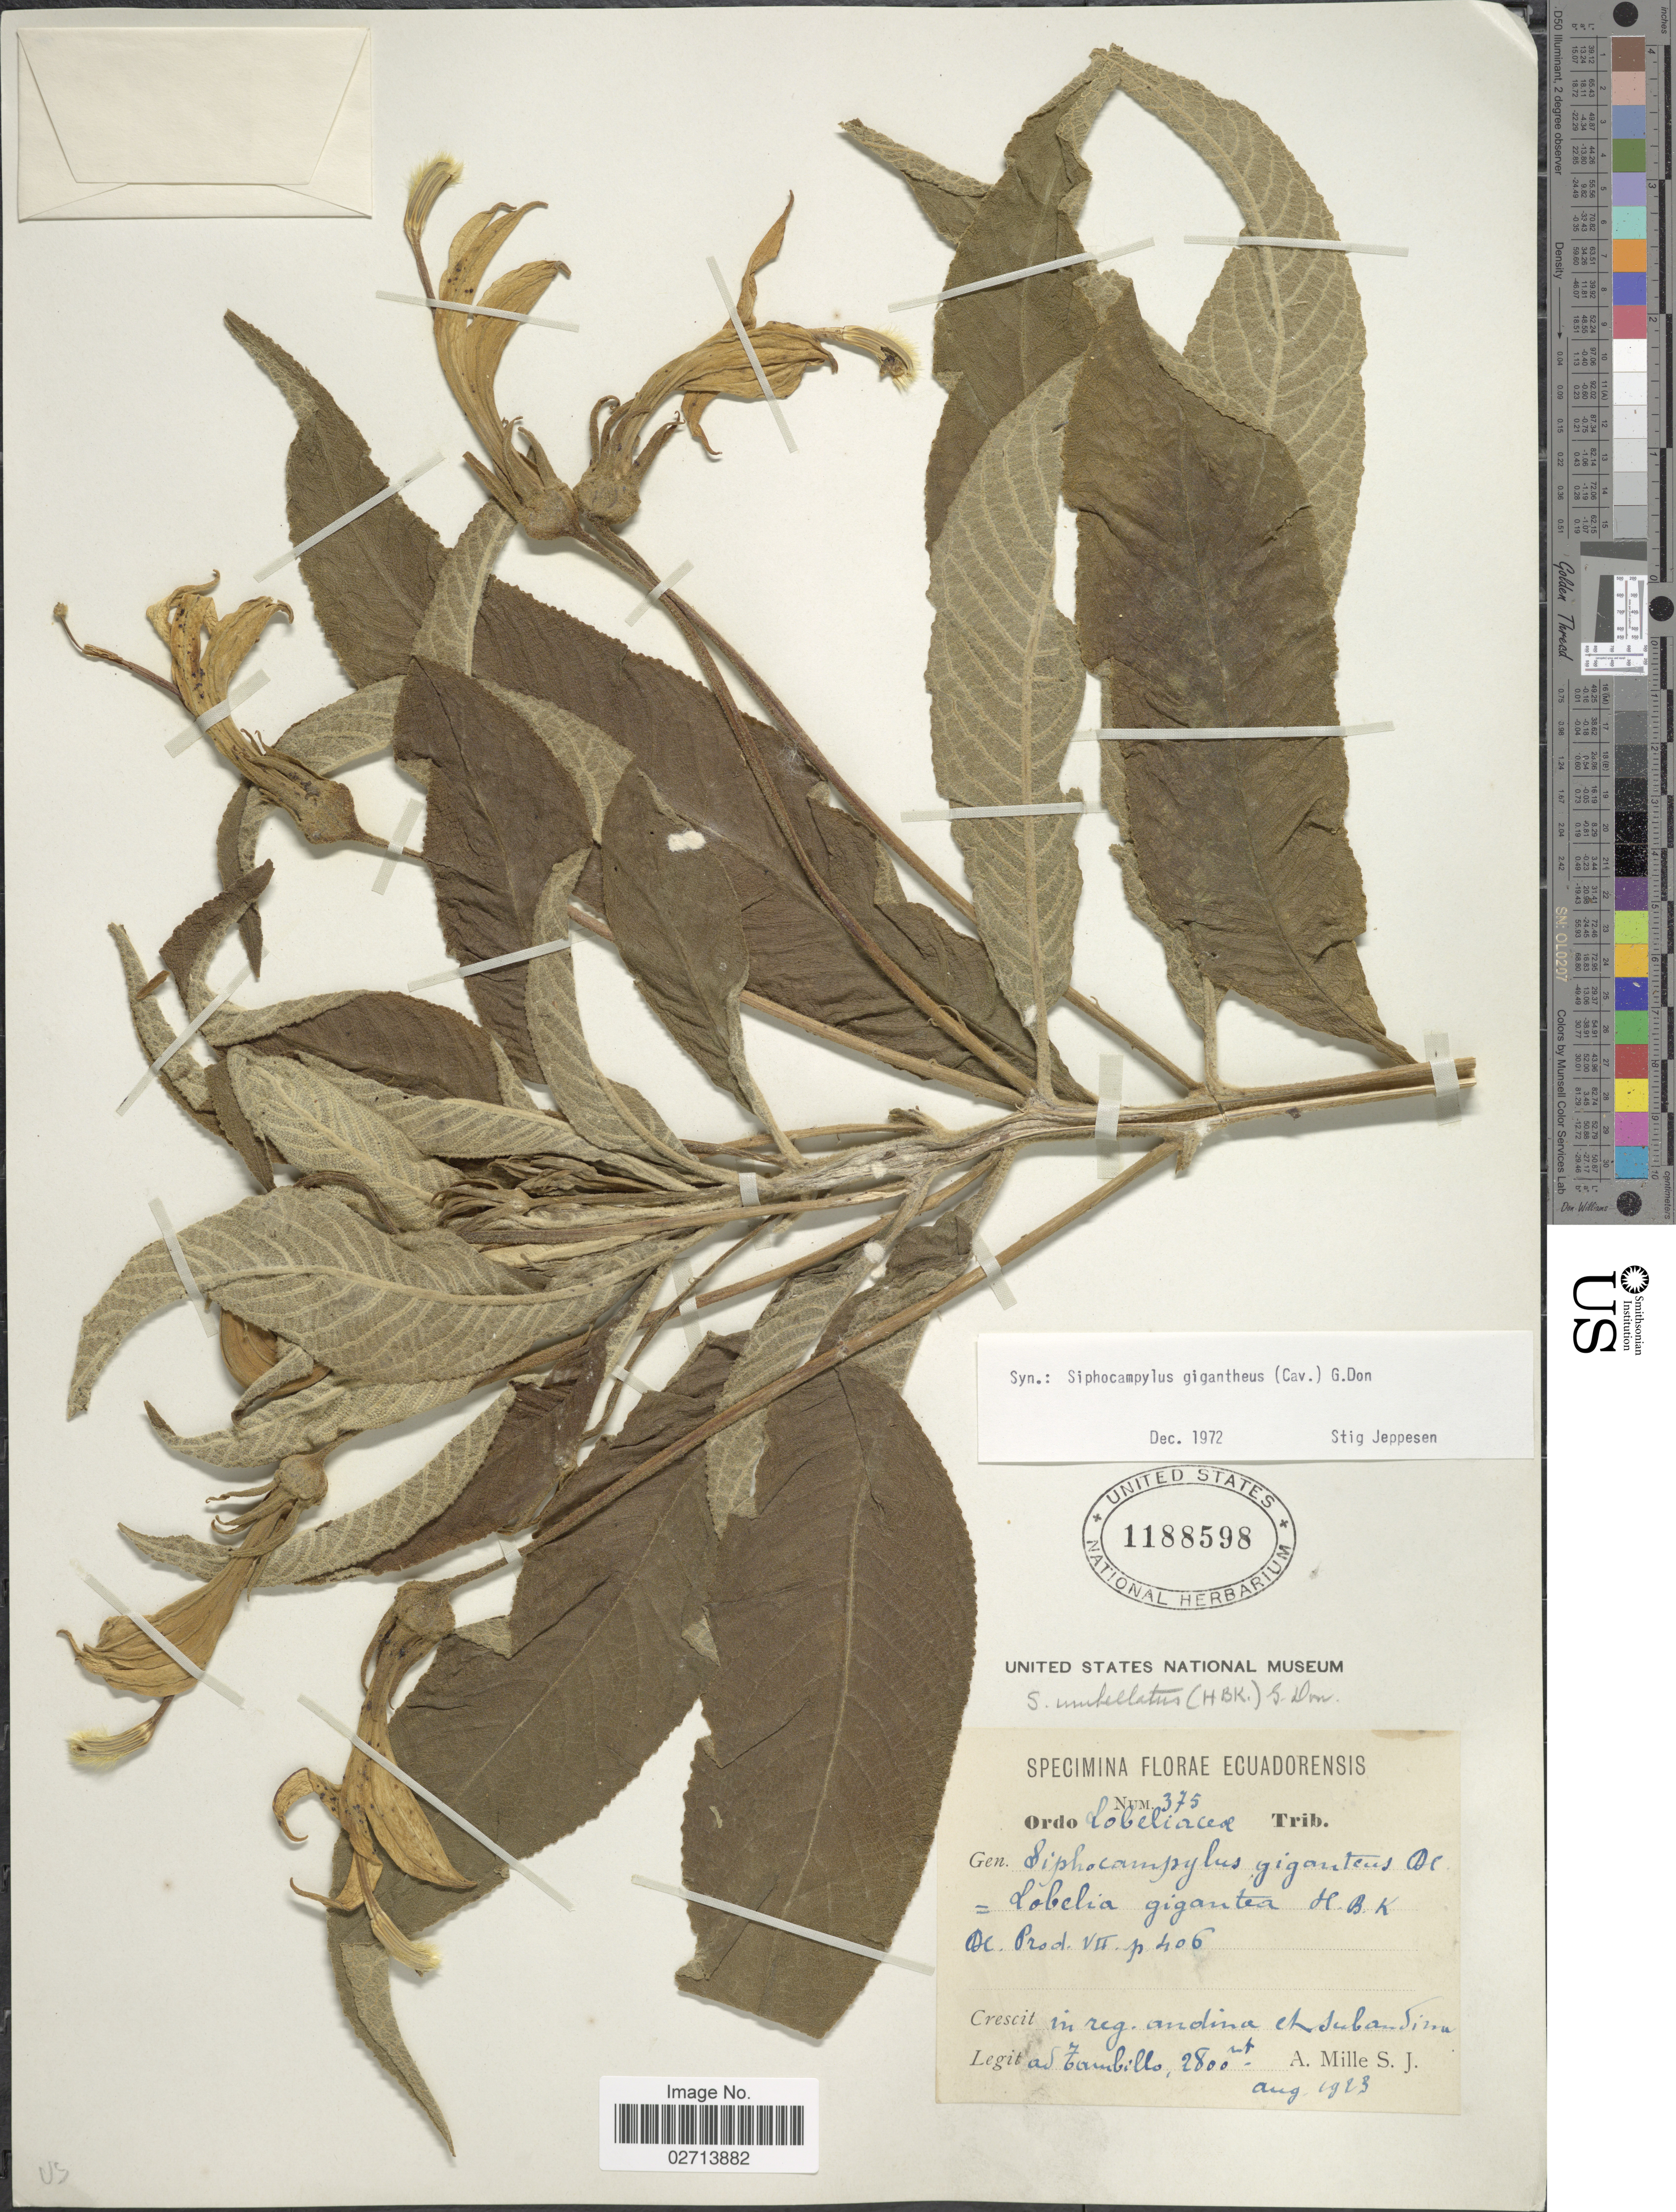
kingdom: Plantae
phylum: Tracheophyta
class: Magnoliopsida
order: Asterales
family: Campanulaceae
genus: Siphocampylus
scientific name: Siphocampylus giganteus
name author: (Cav.) G. Don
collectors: A. Mille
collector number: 375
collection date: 1923-08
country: Ecuador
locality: In reg. andina et subandina ad Tambillo.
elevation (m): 2800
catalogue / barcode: US 1188598